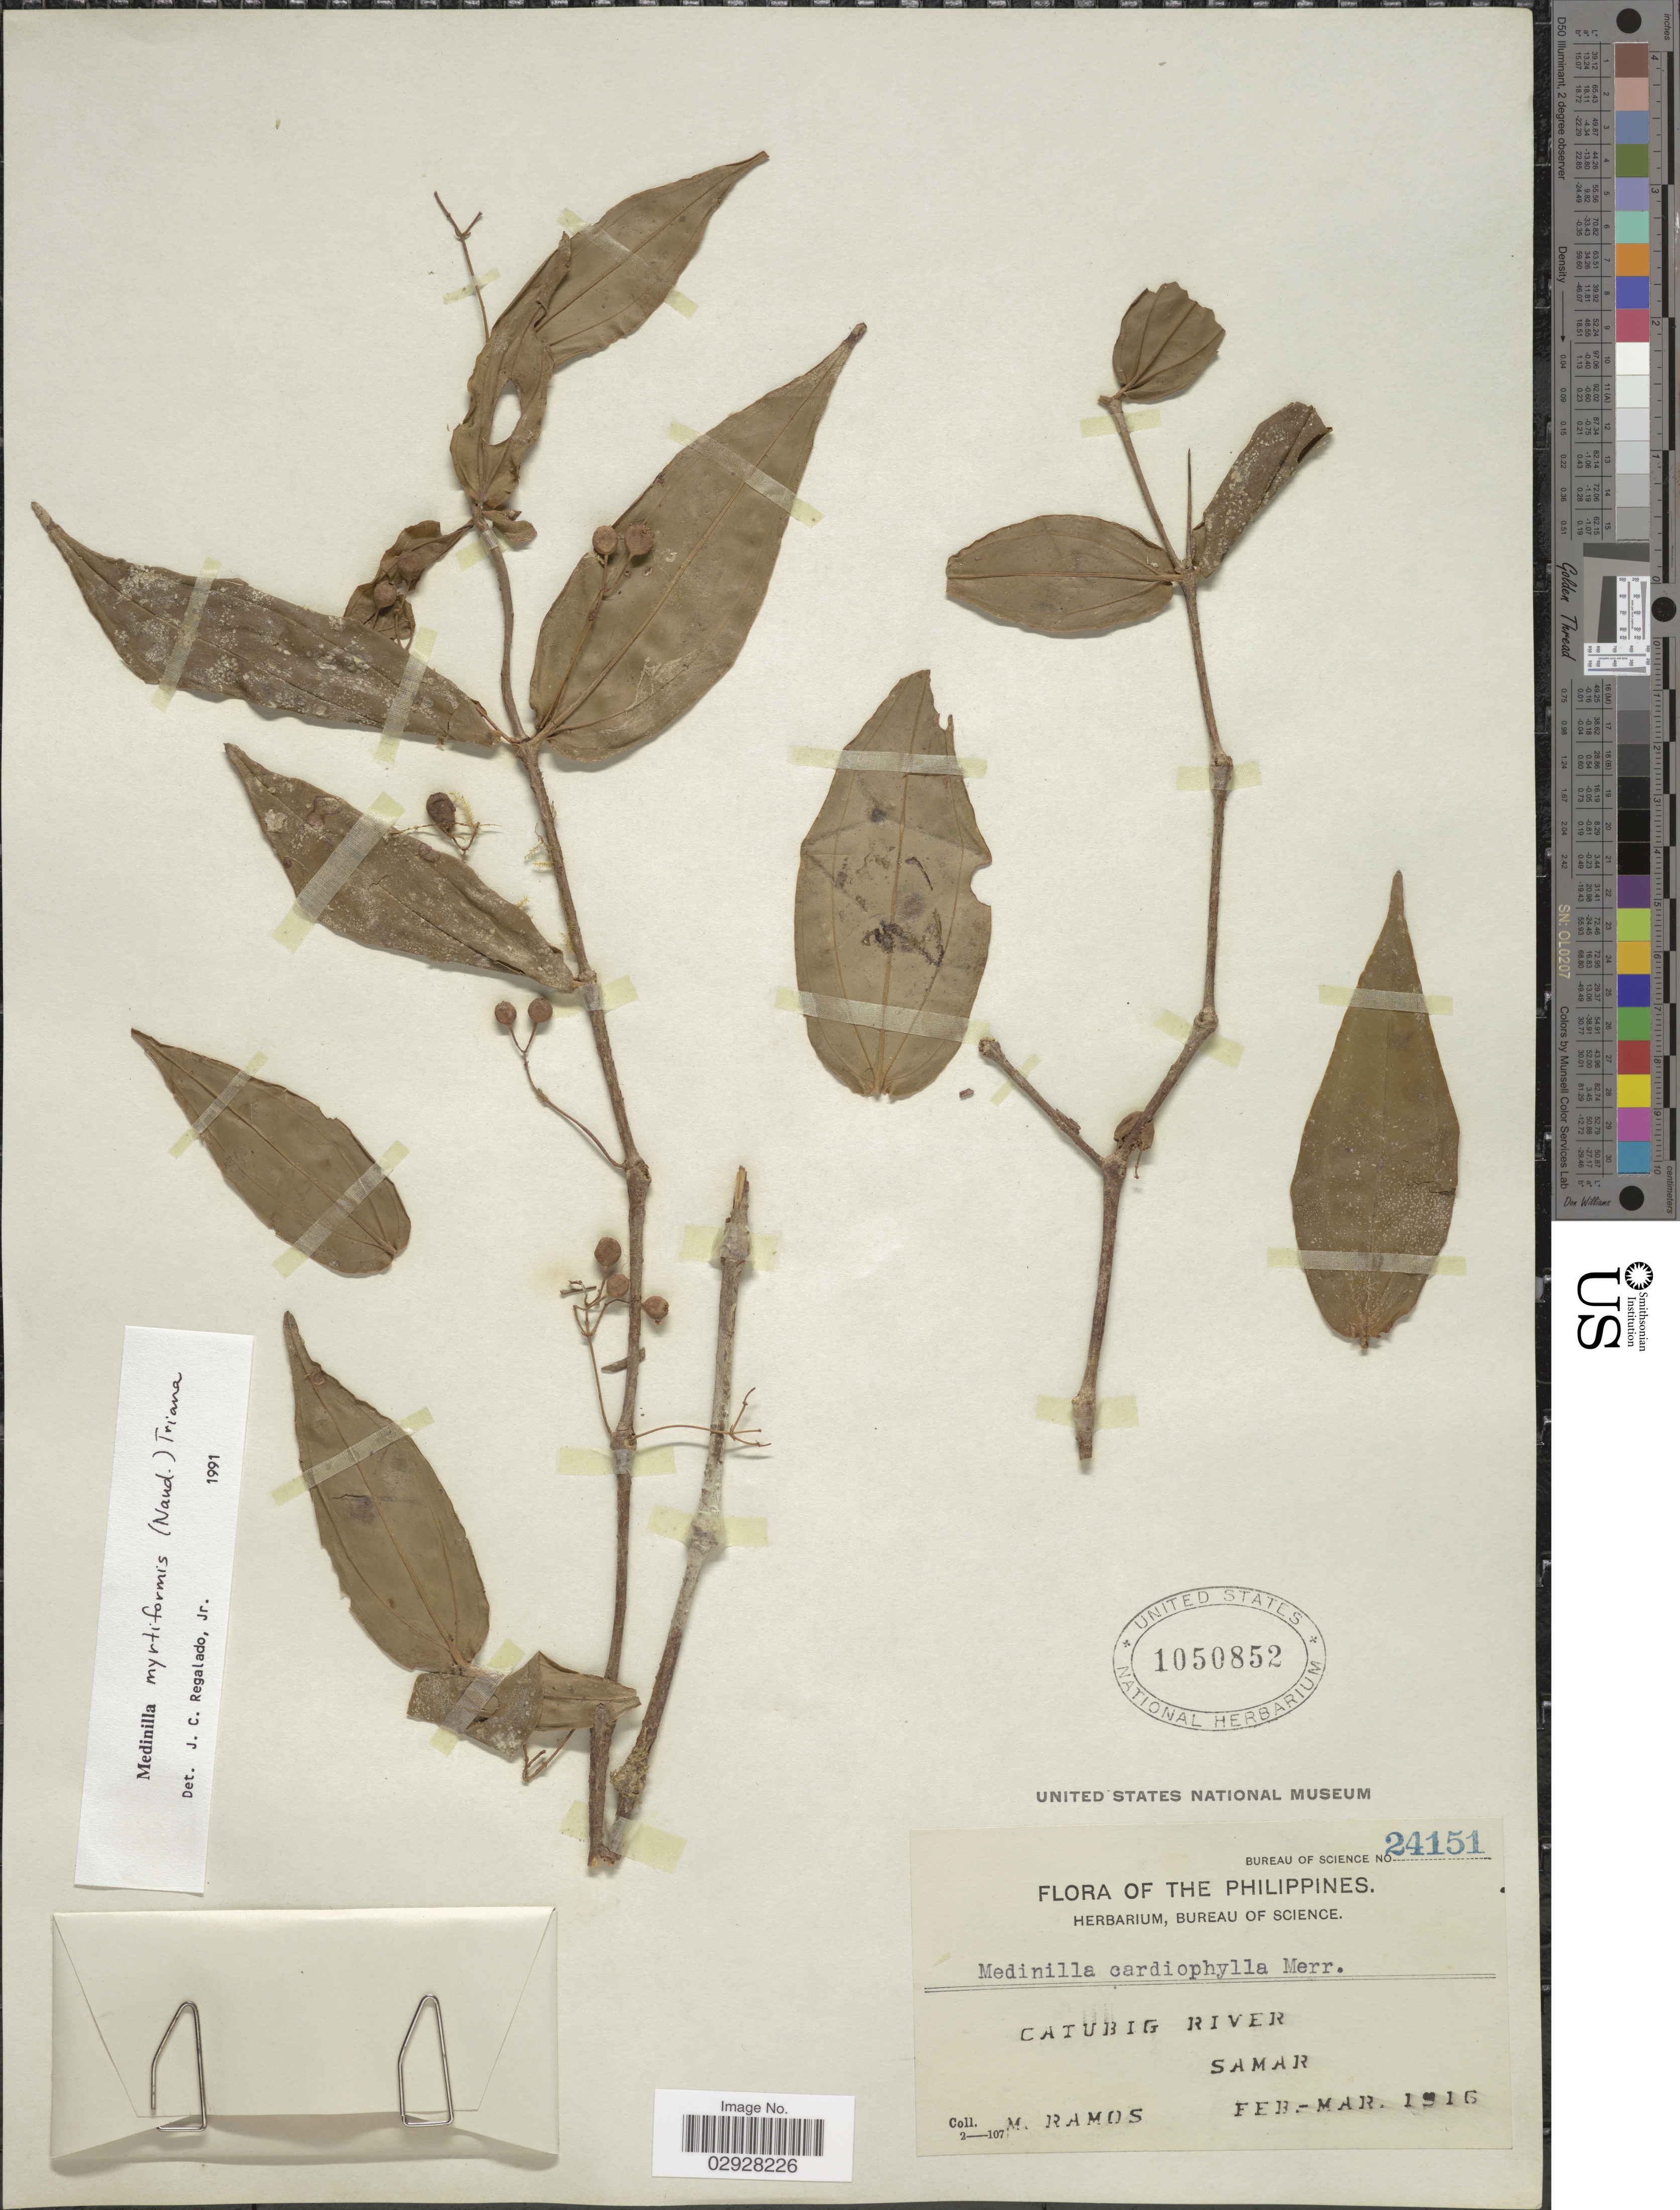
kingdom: Plantae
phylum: Tracheophyta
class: Magnoliopsida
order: Myrtales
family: Melastomataceae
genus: Medinilla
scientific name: Medinilla myrtiformis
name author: (Naudin) Triana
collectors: M. Ramos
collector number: Bureau of Science 24151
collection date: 1916-02/1916-03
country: Philippines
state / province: Eastern Visayas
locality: Catubig River, Samar.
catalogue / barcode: US 1050852